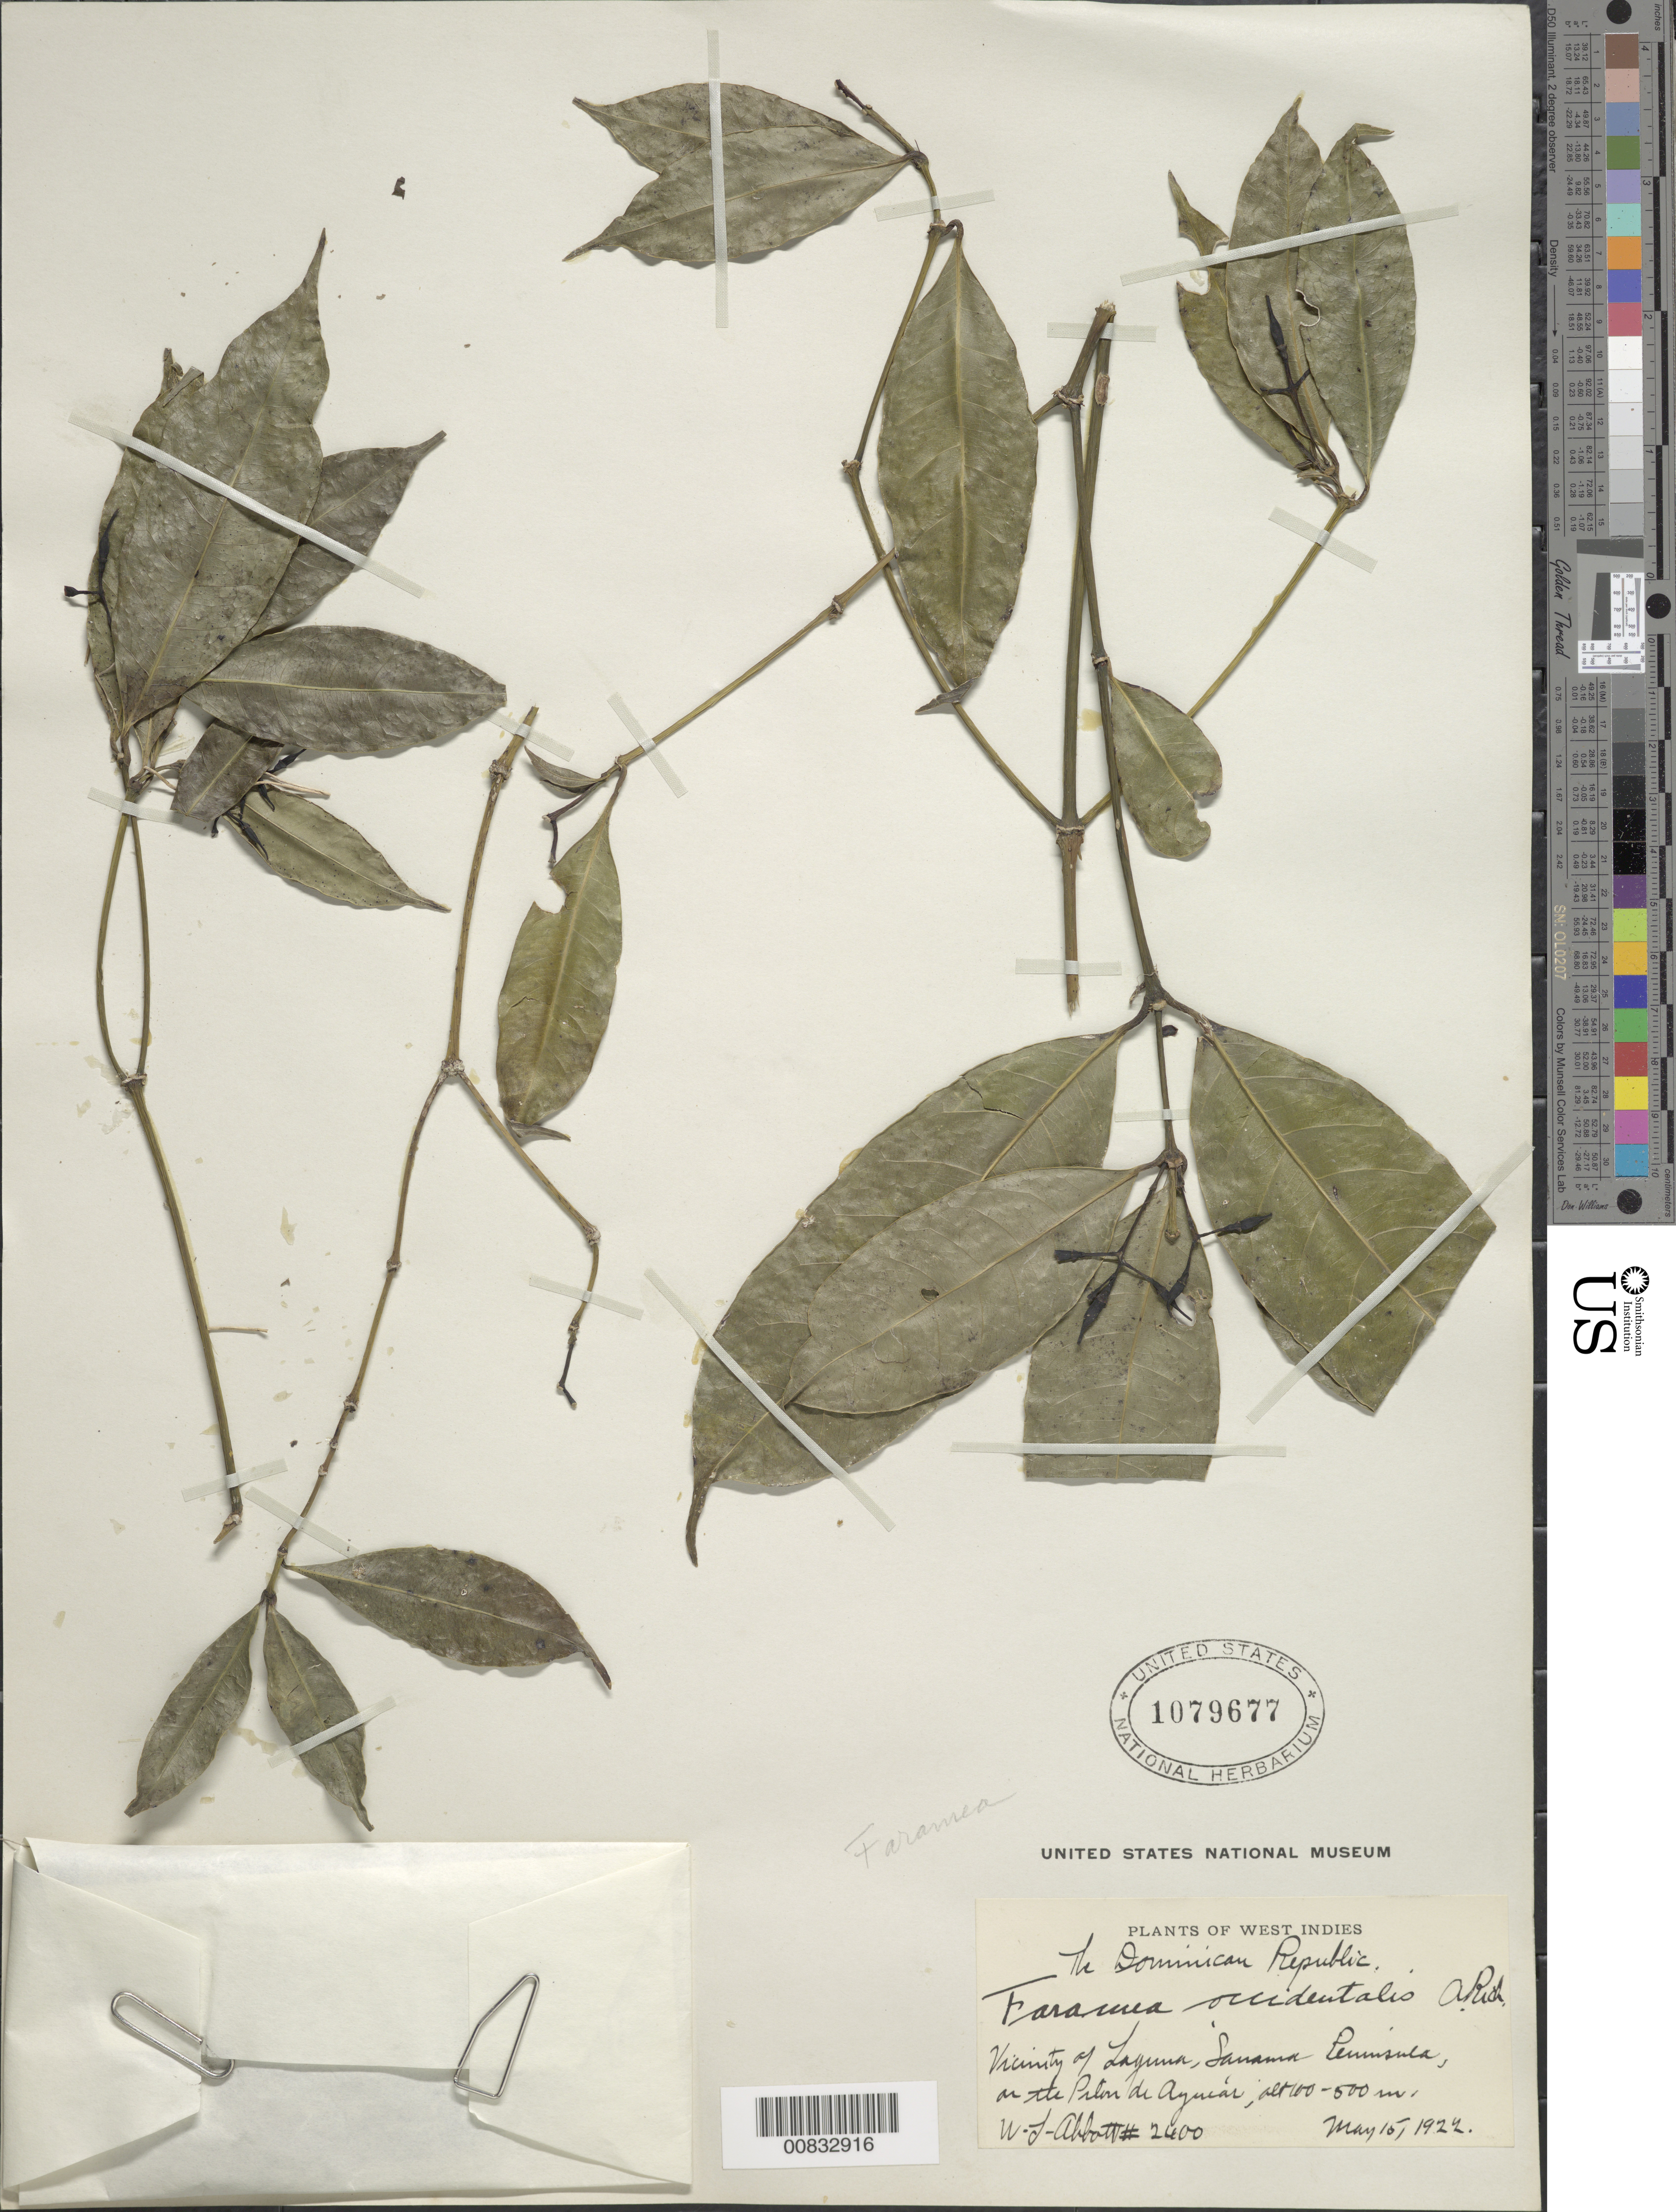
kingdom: Plantae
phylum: Tracheophyta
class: Magnoliopsida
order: Gentianales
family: Rubiaceae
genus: Faramea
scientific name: Faramea occidentalis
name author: (L.) A. Rich.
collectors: W. L. Abbott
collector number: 2400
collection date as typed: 15 May 1922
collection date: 1922-05-15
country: Dominican Republic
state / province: Samana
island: Hispaniola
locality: Vicinity of Laguna, Samaná Peninsula, on the Pilón de Azúcar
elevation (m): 100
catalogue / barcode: US 1079677